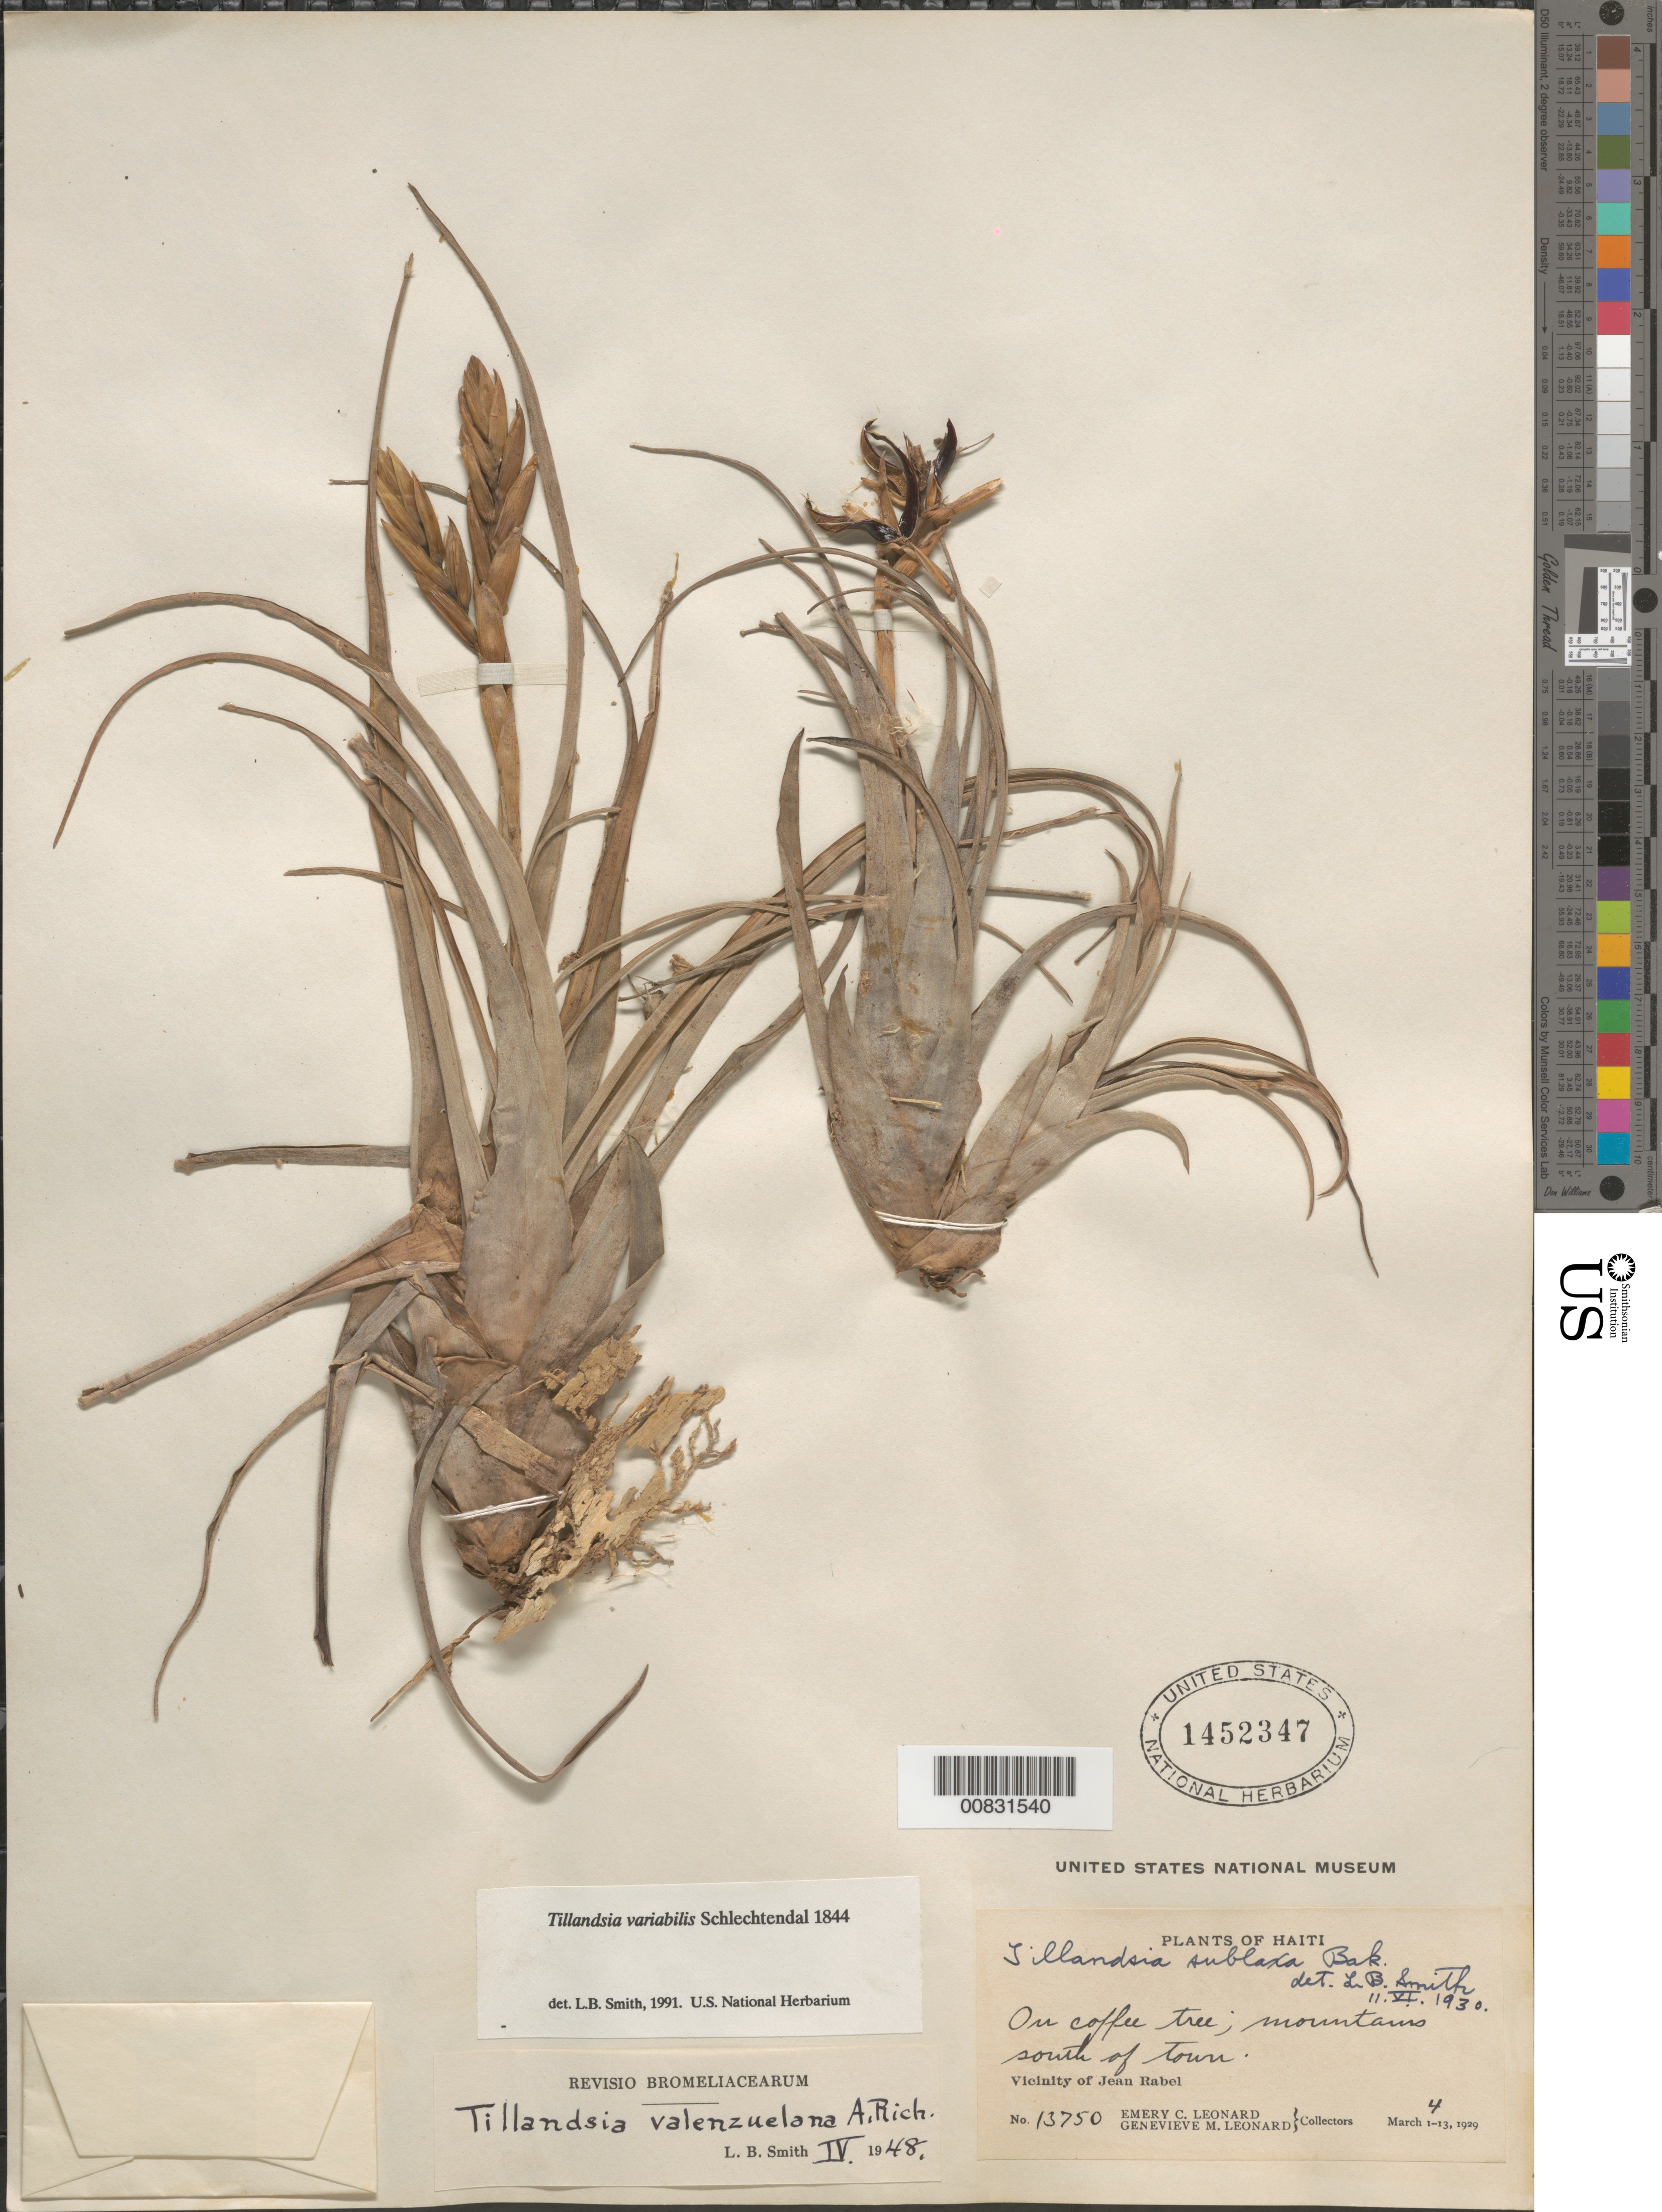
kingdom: Plantae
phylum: Tracheophyta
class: Liliopsida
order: Poales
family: Bromeliaceae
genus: Tillandsia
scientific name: Tillandsia variabilis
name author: Schltdl.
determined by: Smith, Lyman B., (US), NMNH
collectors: E. C. Leonard & G. M. Leonard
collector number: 13750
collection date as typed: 04 Mar 1929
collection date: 1929-03-04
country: Haiti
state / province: Nord-Ouest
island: Hispaniola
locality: Vicinity of Jean Rabel. Mountains south of town.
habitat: On coffee tree.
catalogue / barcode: US 1452347